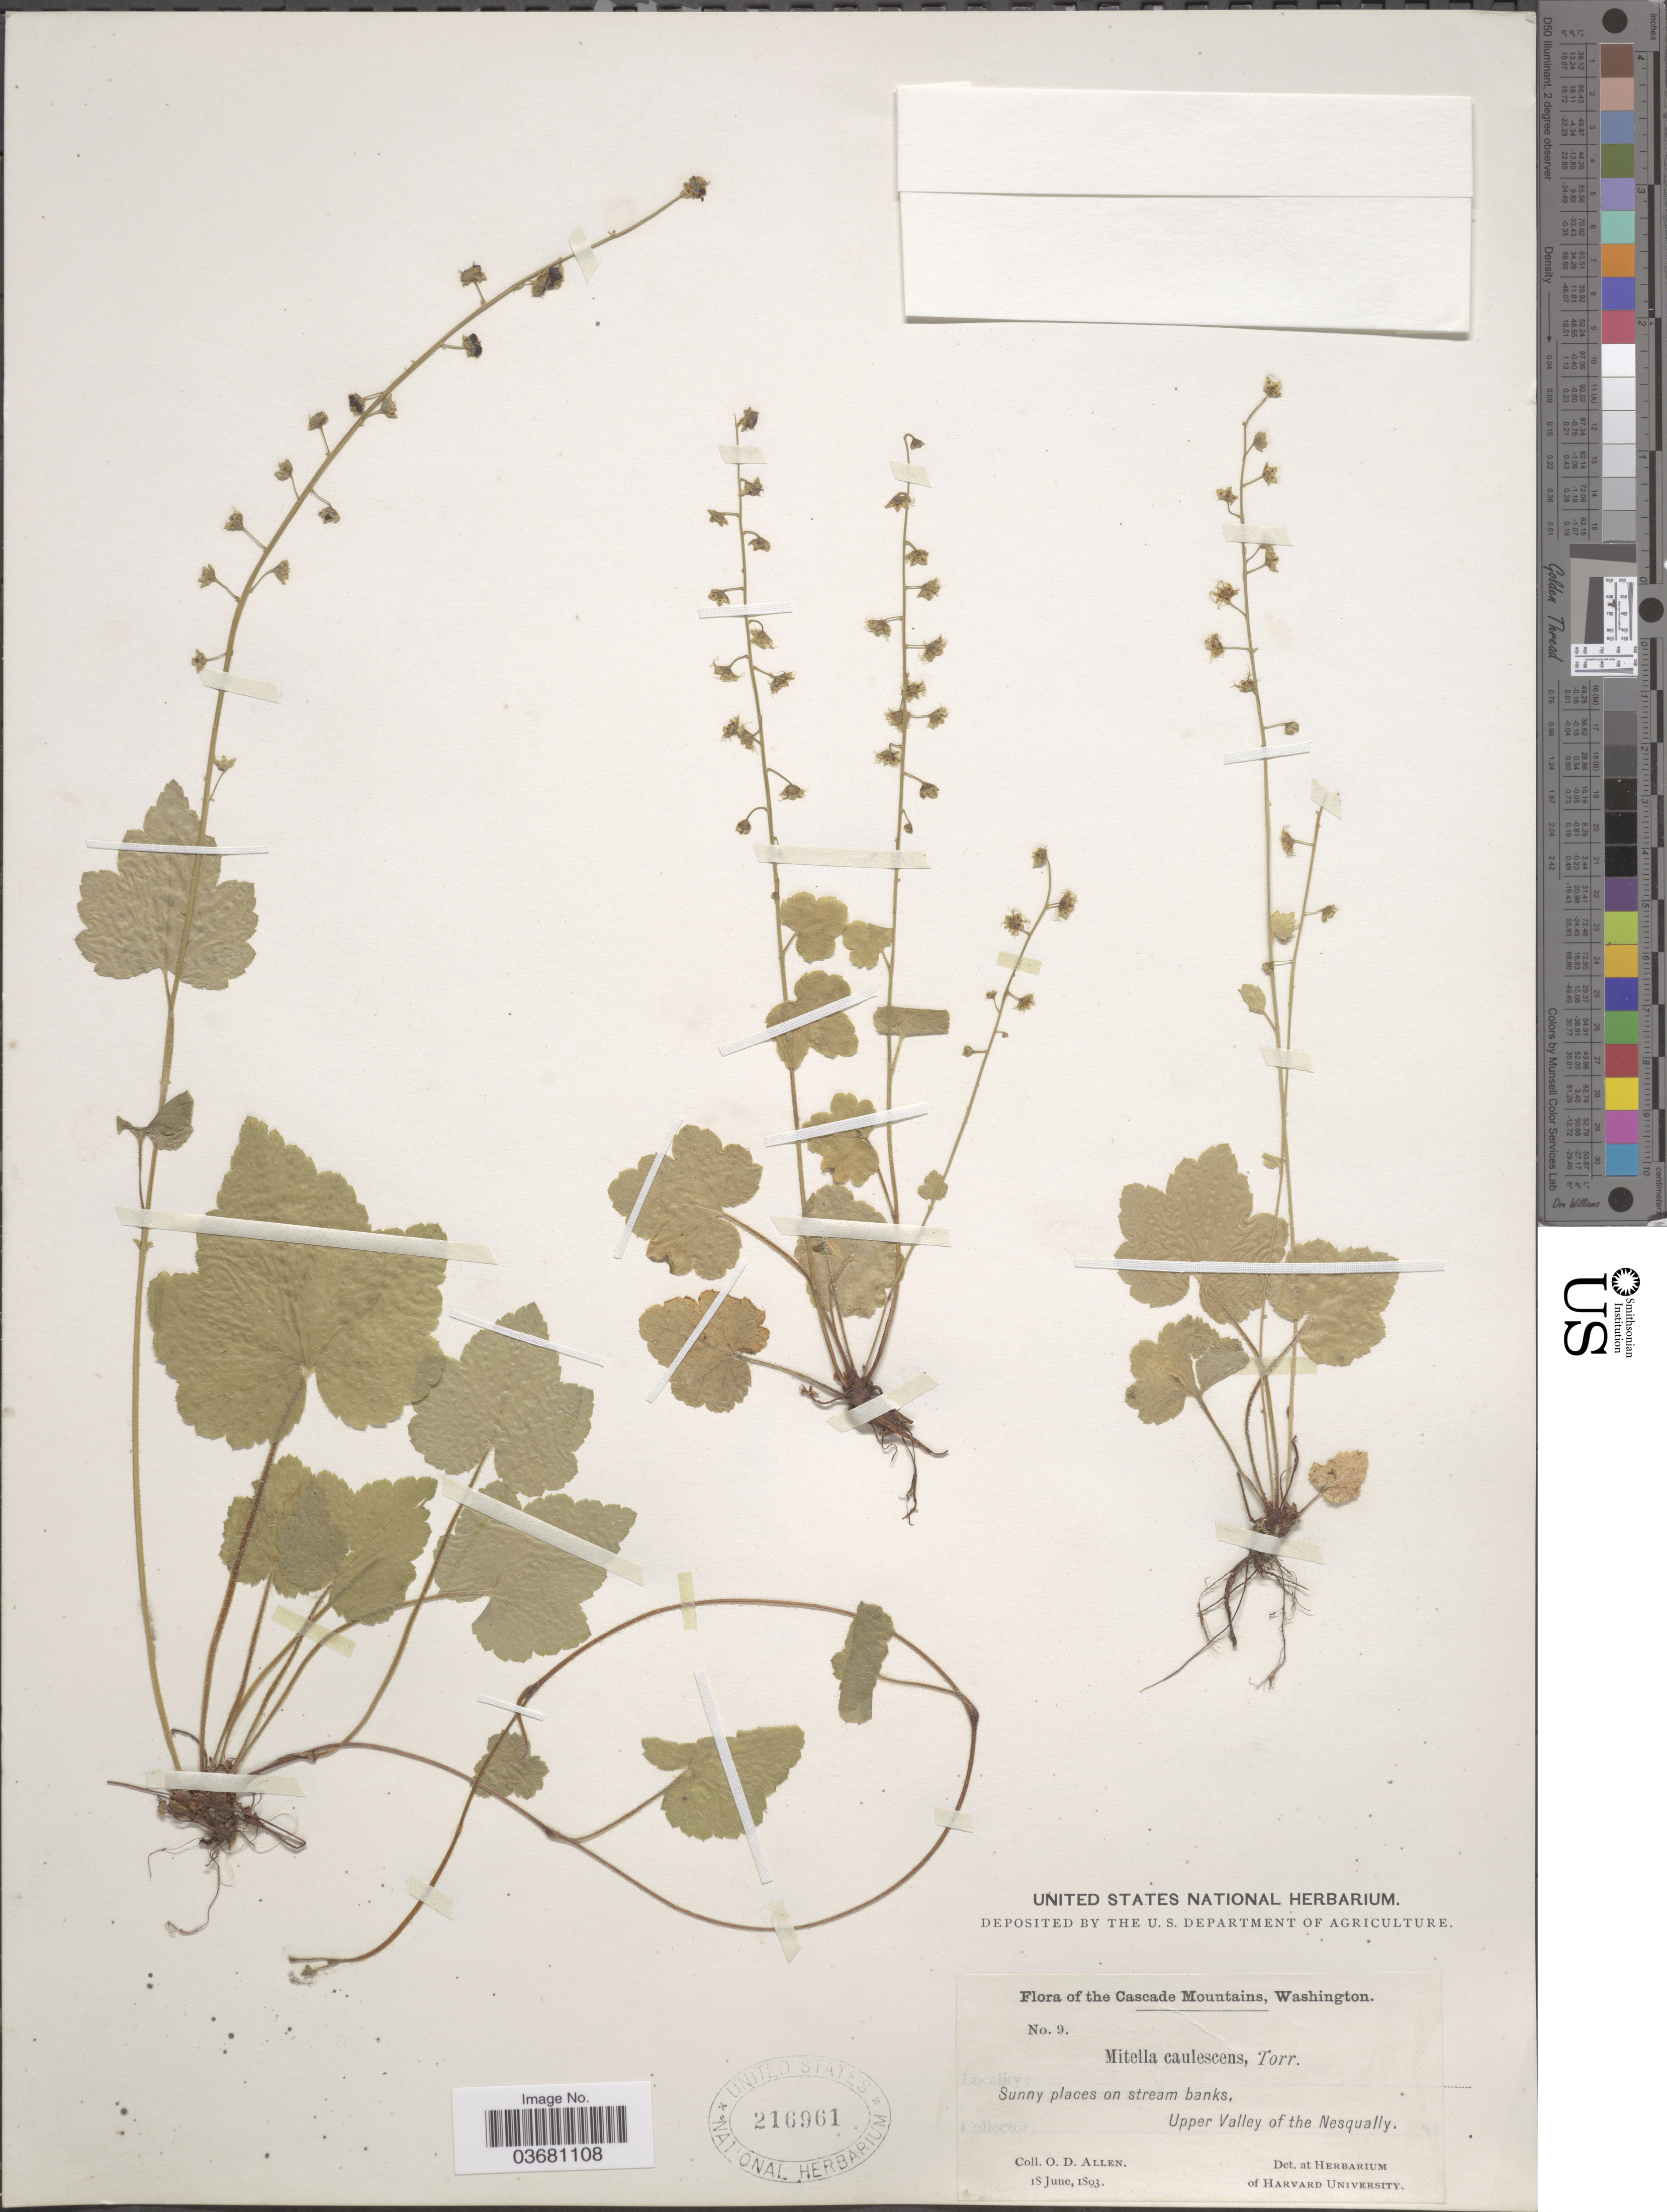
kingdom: Plantae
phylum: Tracheophyta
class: Magnoliopsida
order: Saxifragales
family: Saxifragaceae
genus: Mitella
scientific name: Mitella caulescens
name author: (Nutt.) Howell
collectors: O. D. Allen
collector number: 9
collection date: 1893-06-18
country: United States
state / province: Washington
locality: The Cascade Mountains. Sunny place on stream banks, Upper Valley of the Nesqually.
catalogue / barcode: US 216961